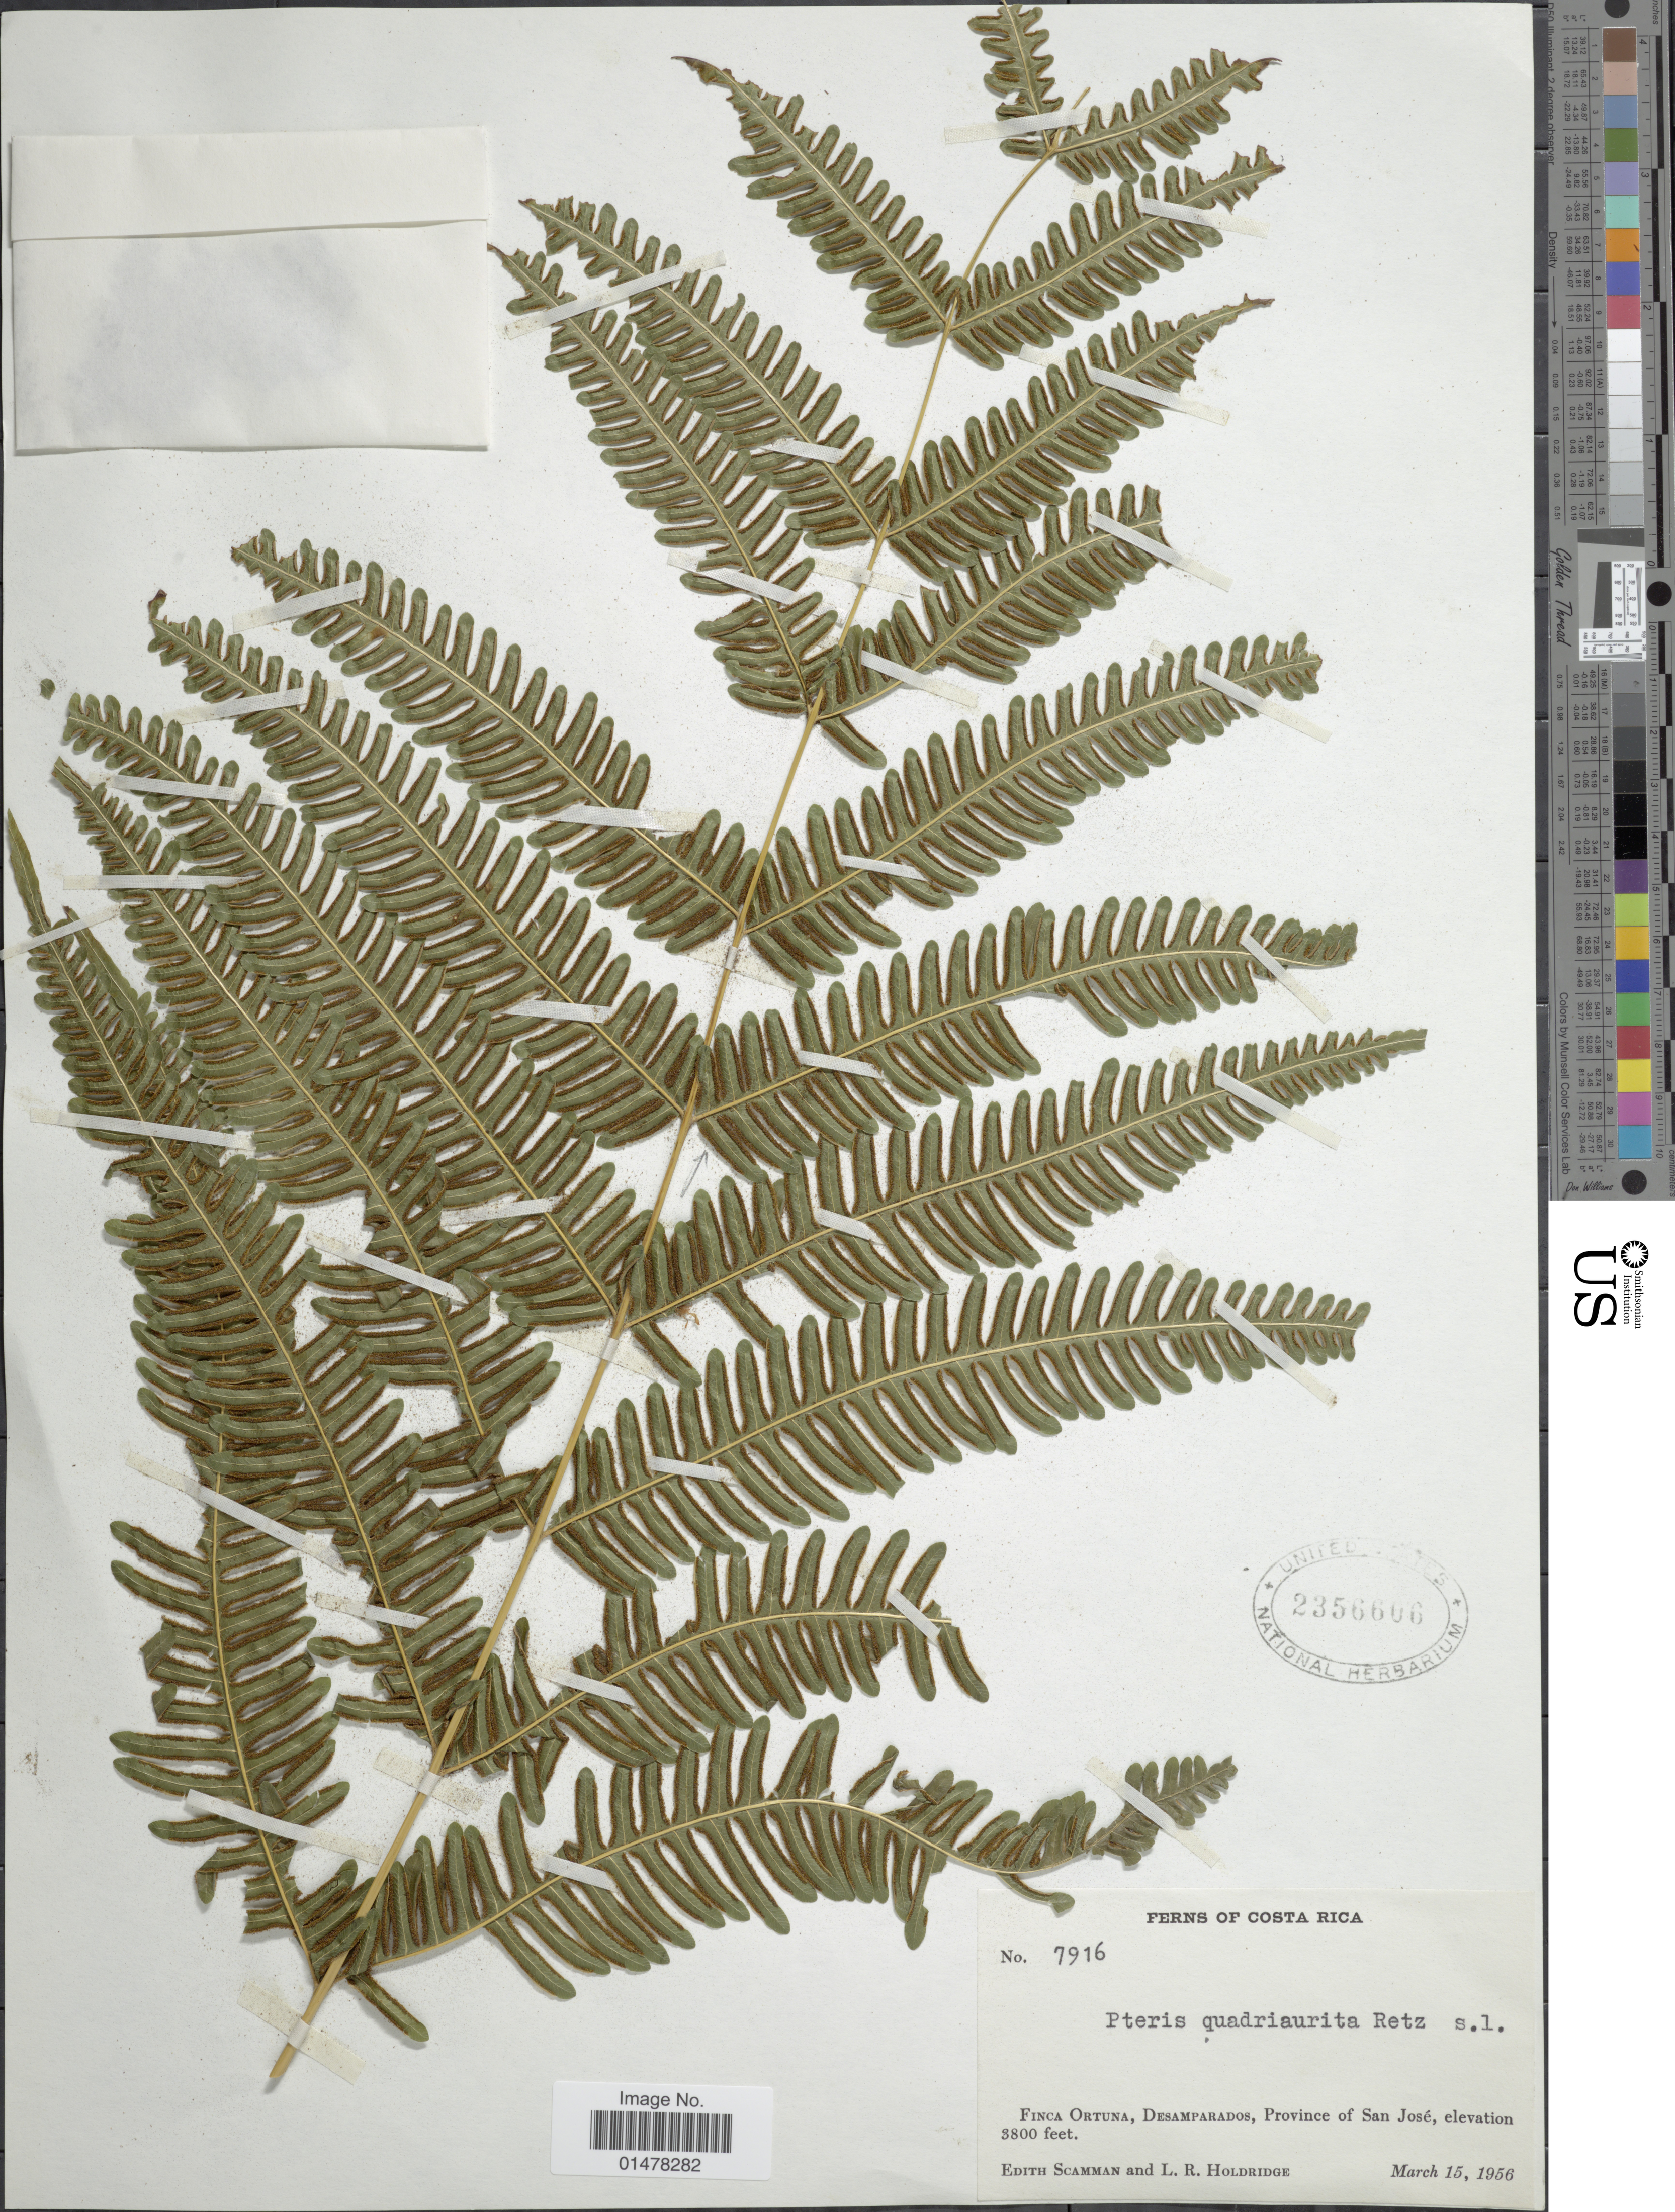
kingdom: Plantae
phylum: Tracheophyta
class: Polypodiopsida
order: Polypodiales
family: Pteridaceae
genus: Pteris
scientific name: Pteris quadriaurita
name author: Retz.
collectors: E. Scamman & L. Holdridge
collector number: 7916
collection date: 1956-03-15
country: Costa Rica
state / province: San José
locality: Ferns of Costa Rica, Finca Ortuna, Desamparados, province of San José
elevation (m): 1158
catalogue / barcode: US 2356606